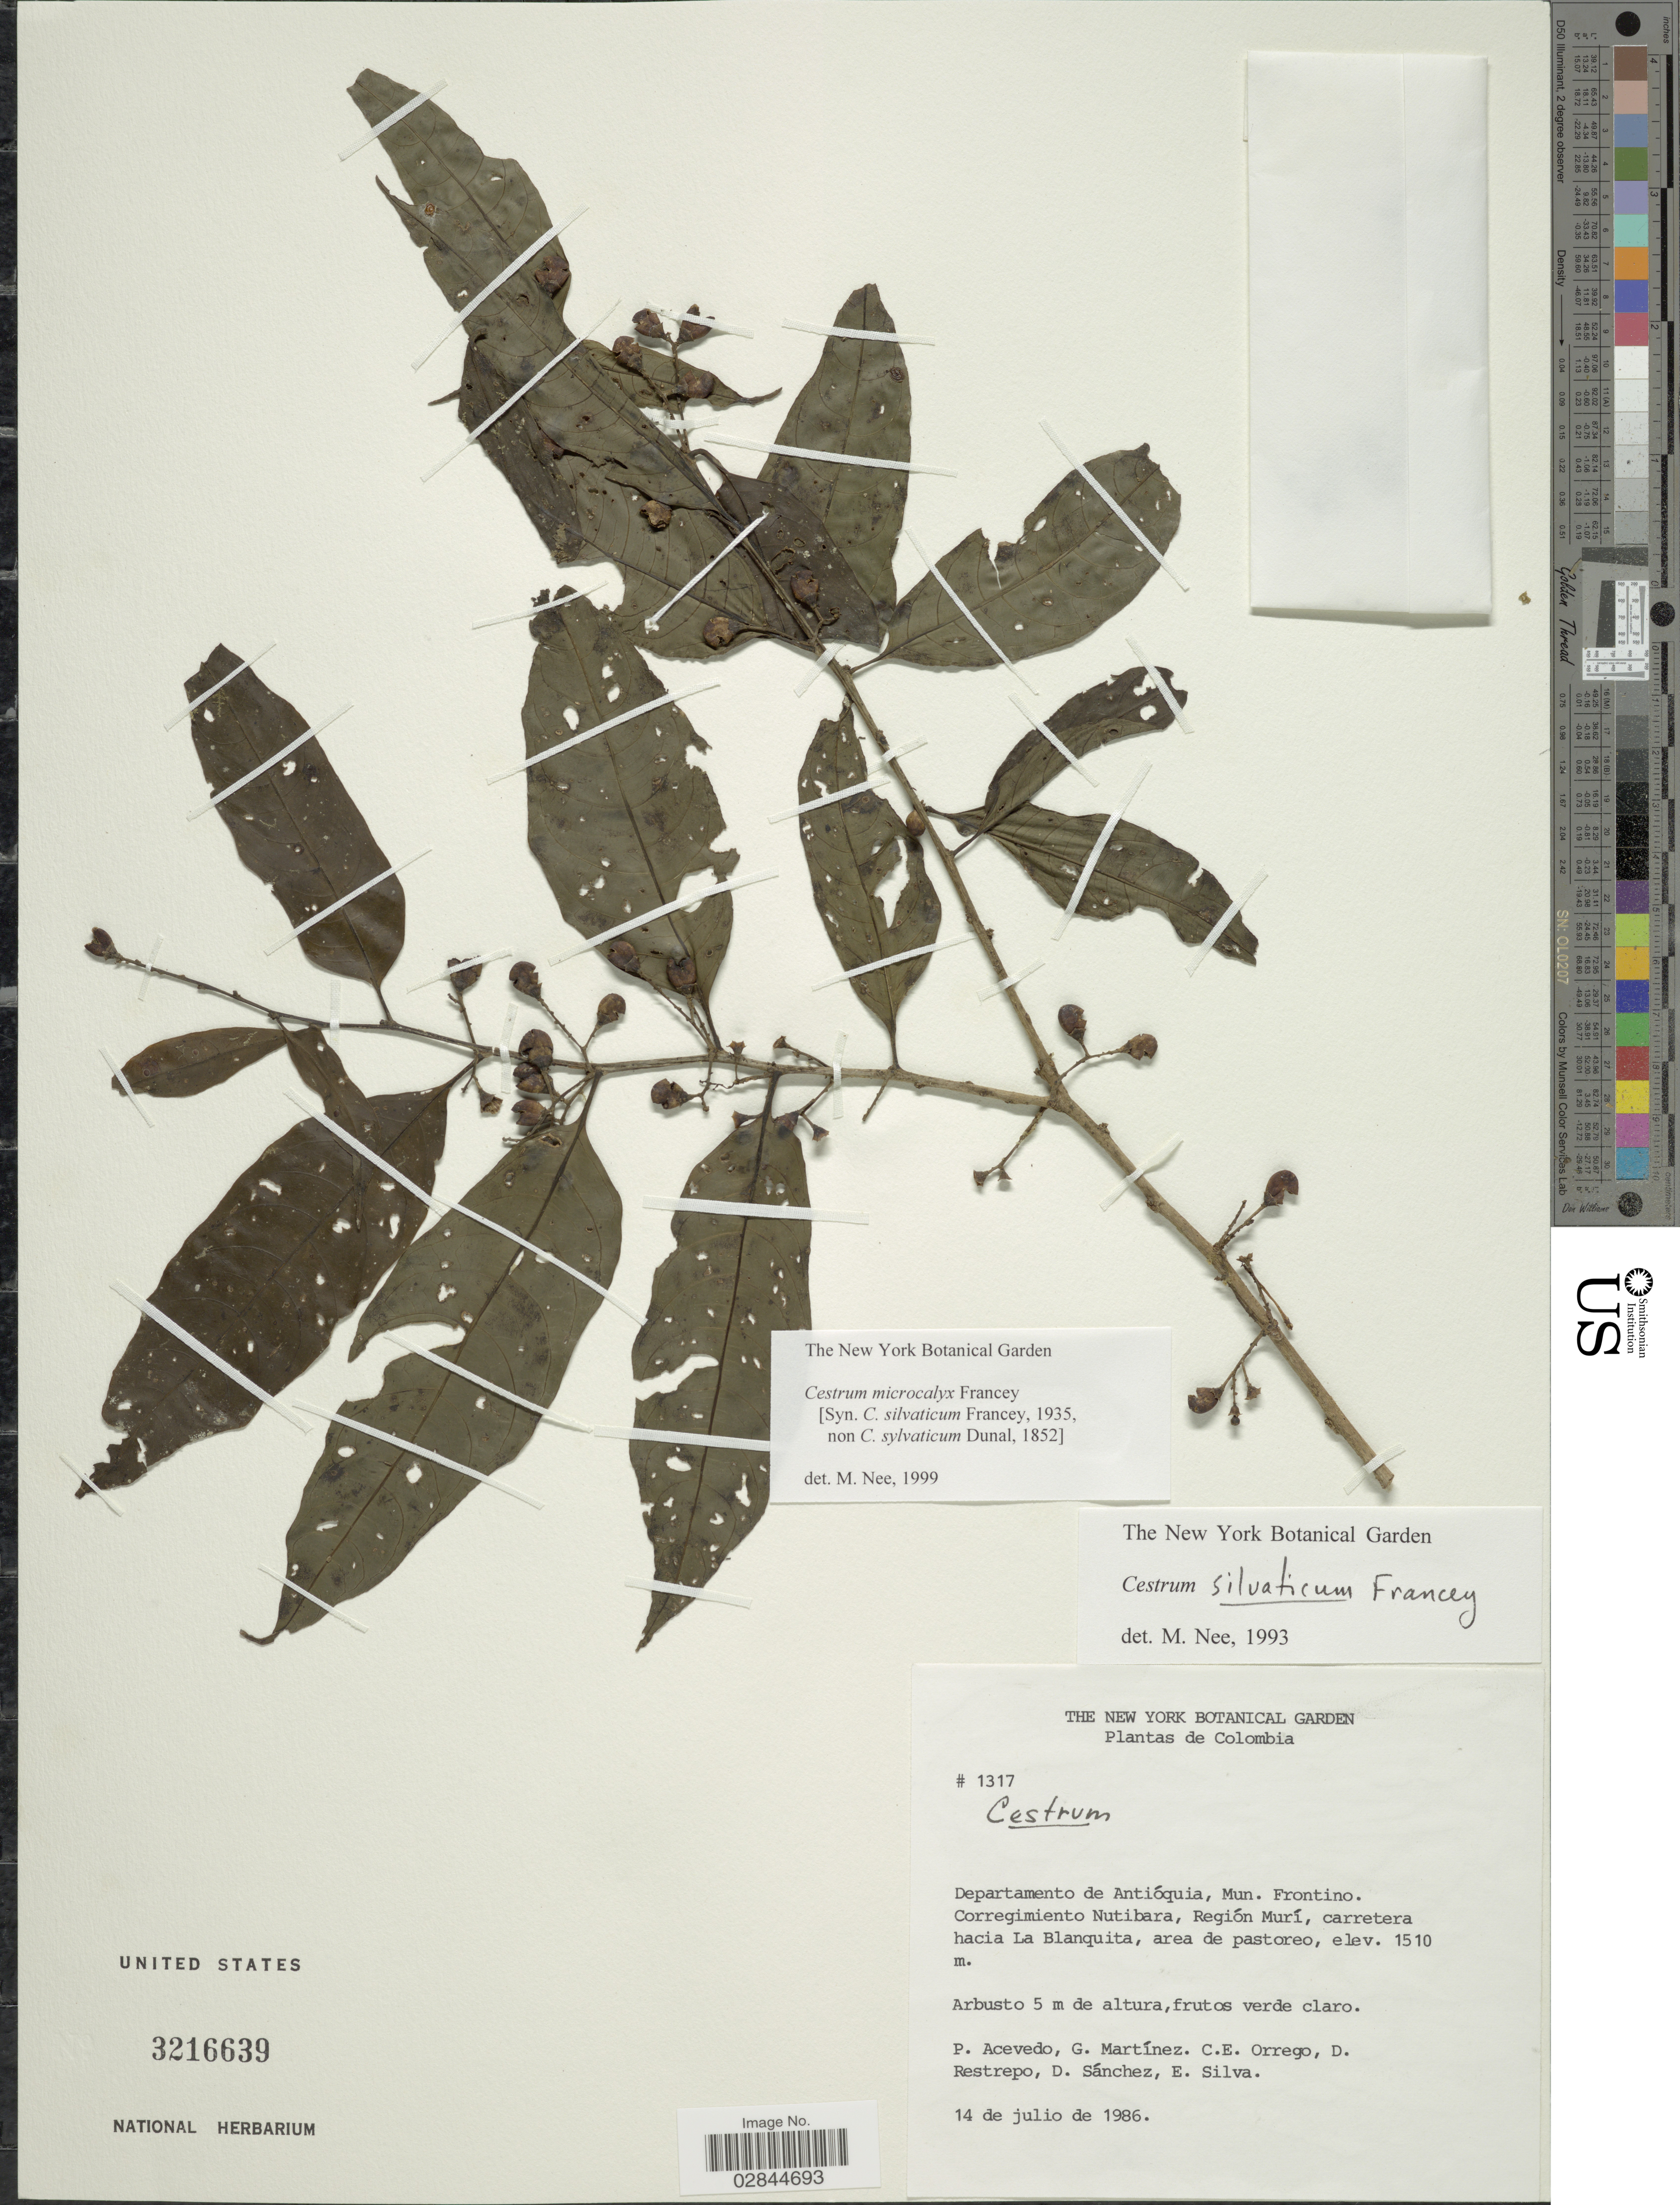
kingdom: Plantae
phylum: Tracheophyta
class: Magnoliopsida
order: Solanales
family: Solanaceae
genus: Cestrum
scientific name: Cestrum microcalyx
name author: Francey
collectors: P. Acevedo-Rodr., G. Martínez, C. Orrego, D. Restrepo & et al.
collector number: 1317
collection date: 1986-07-14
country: Colombia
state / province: Antioquia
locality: Departamento de Antióquia, Mun. Frontino. Corregimiento Nutibara, Región Murí, carretera hacia La Blanquita, area de pastoreo.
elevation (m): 1510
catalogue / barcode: US 3216639